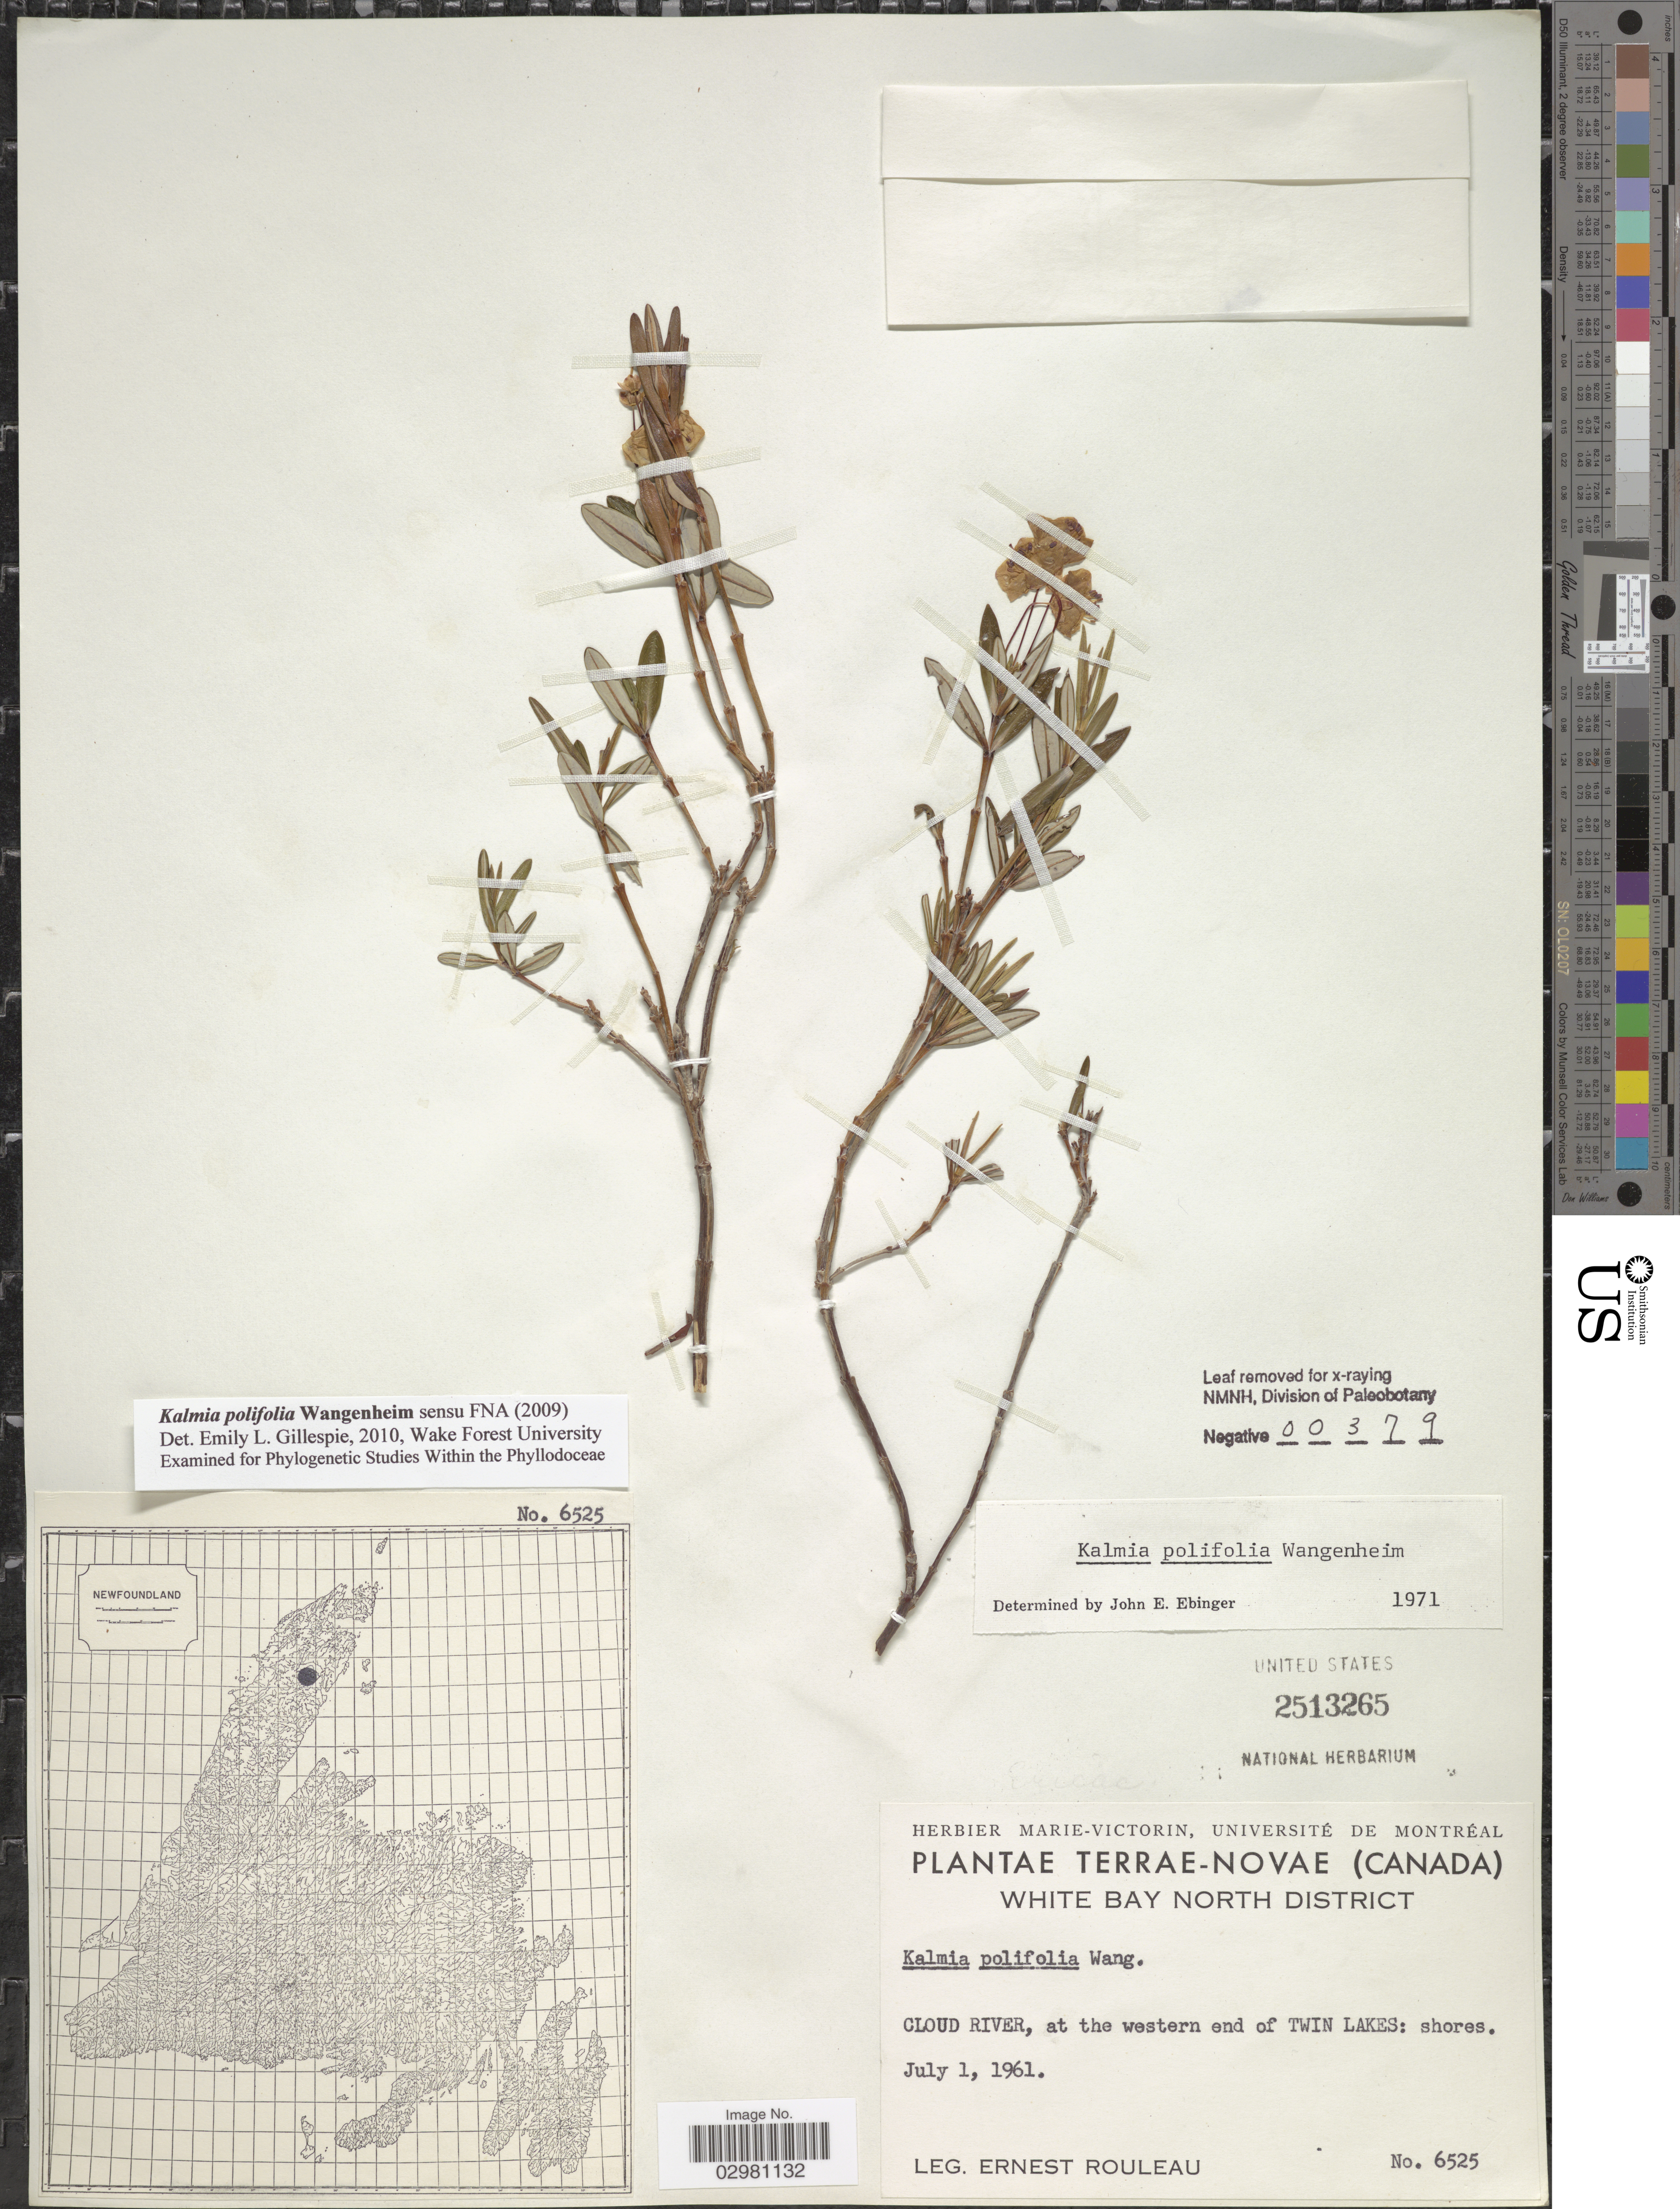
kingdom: Plantae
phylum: Tracheophyta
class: Magnoliopsida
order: Ericales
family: Ericaceae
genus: Kalmia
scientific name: Kalmia polifolia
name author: Wangenh.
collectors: J. Rouleau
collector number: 6525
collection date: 1961-07-01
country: Canada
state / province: Newfoundland and Labrador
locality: Terrae-Novae. White Bay North District. Cloud River, at the western end of Twin Lakes: shores.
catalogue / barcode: US 2513265